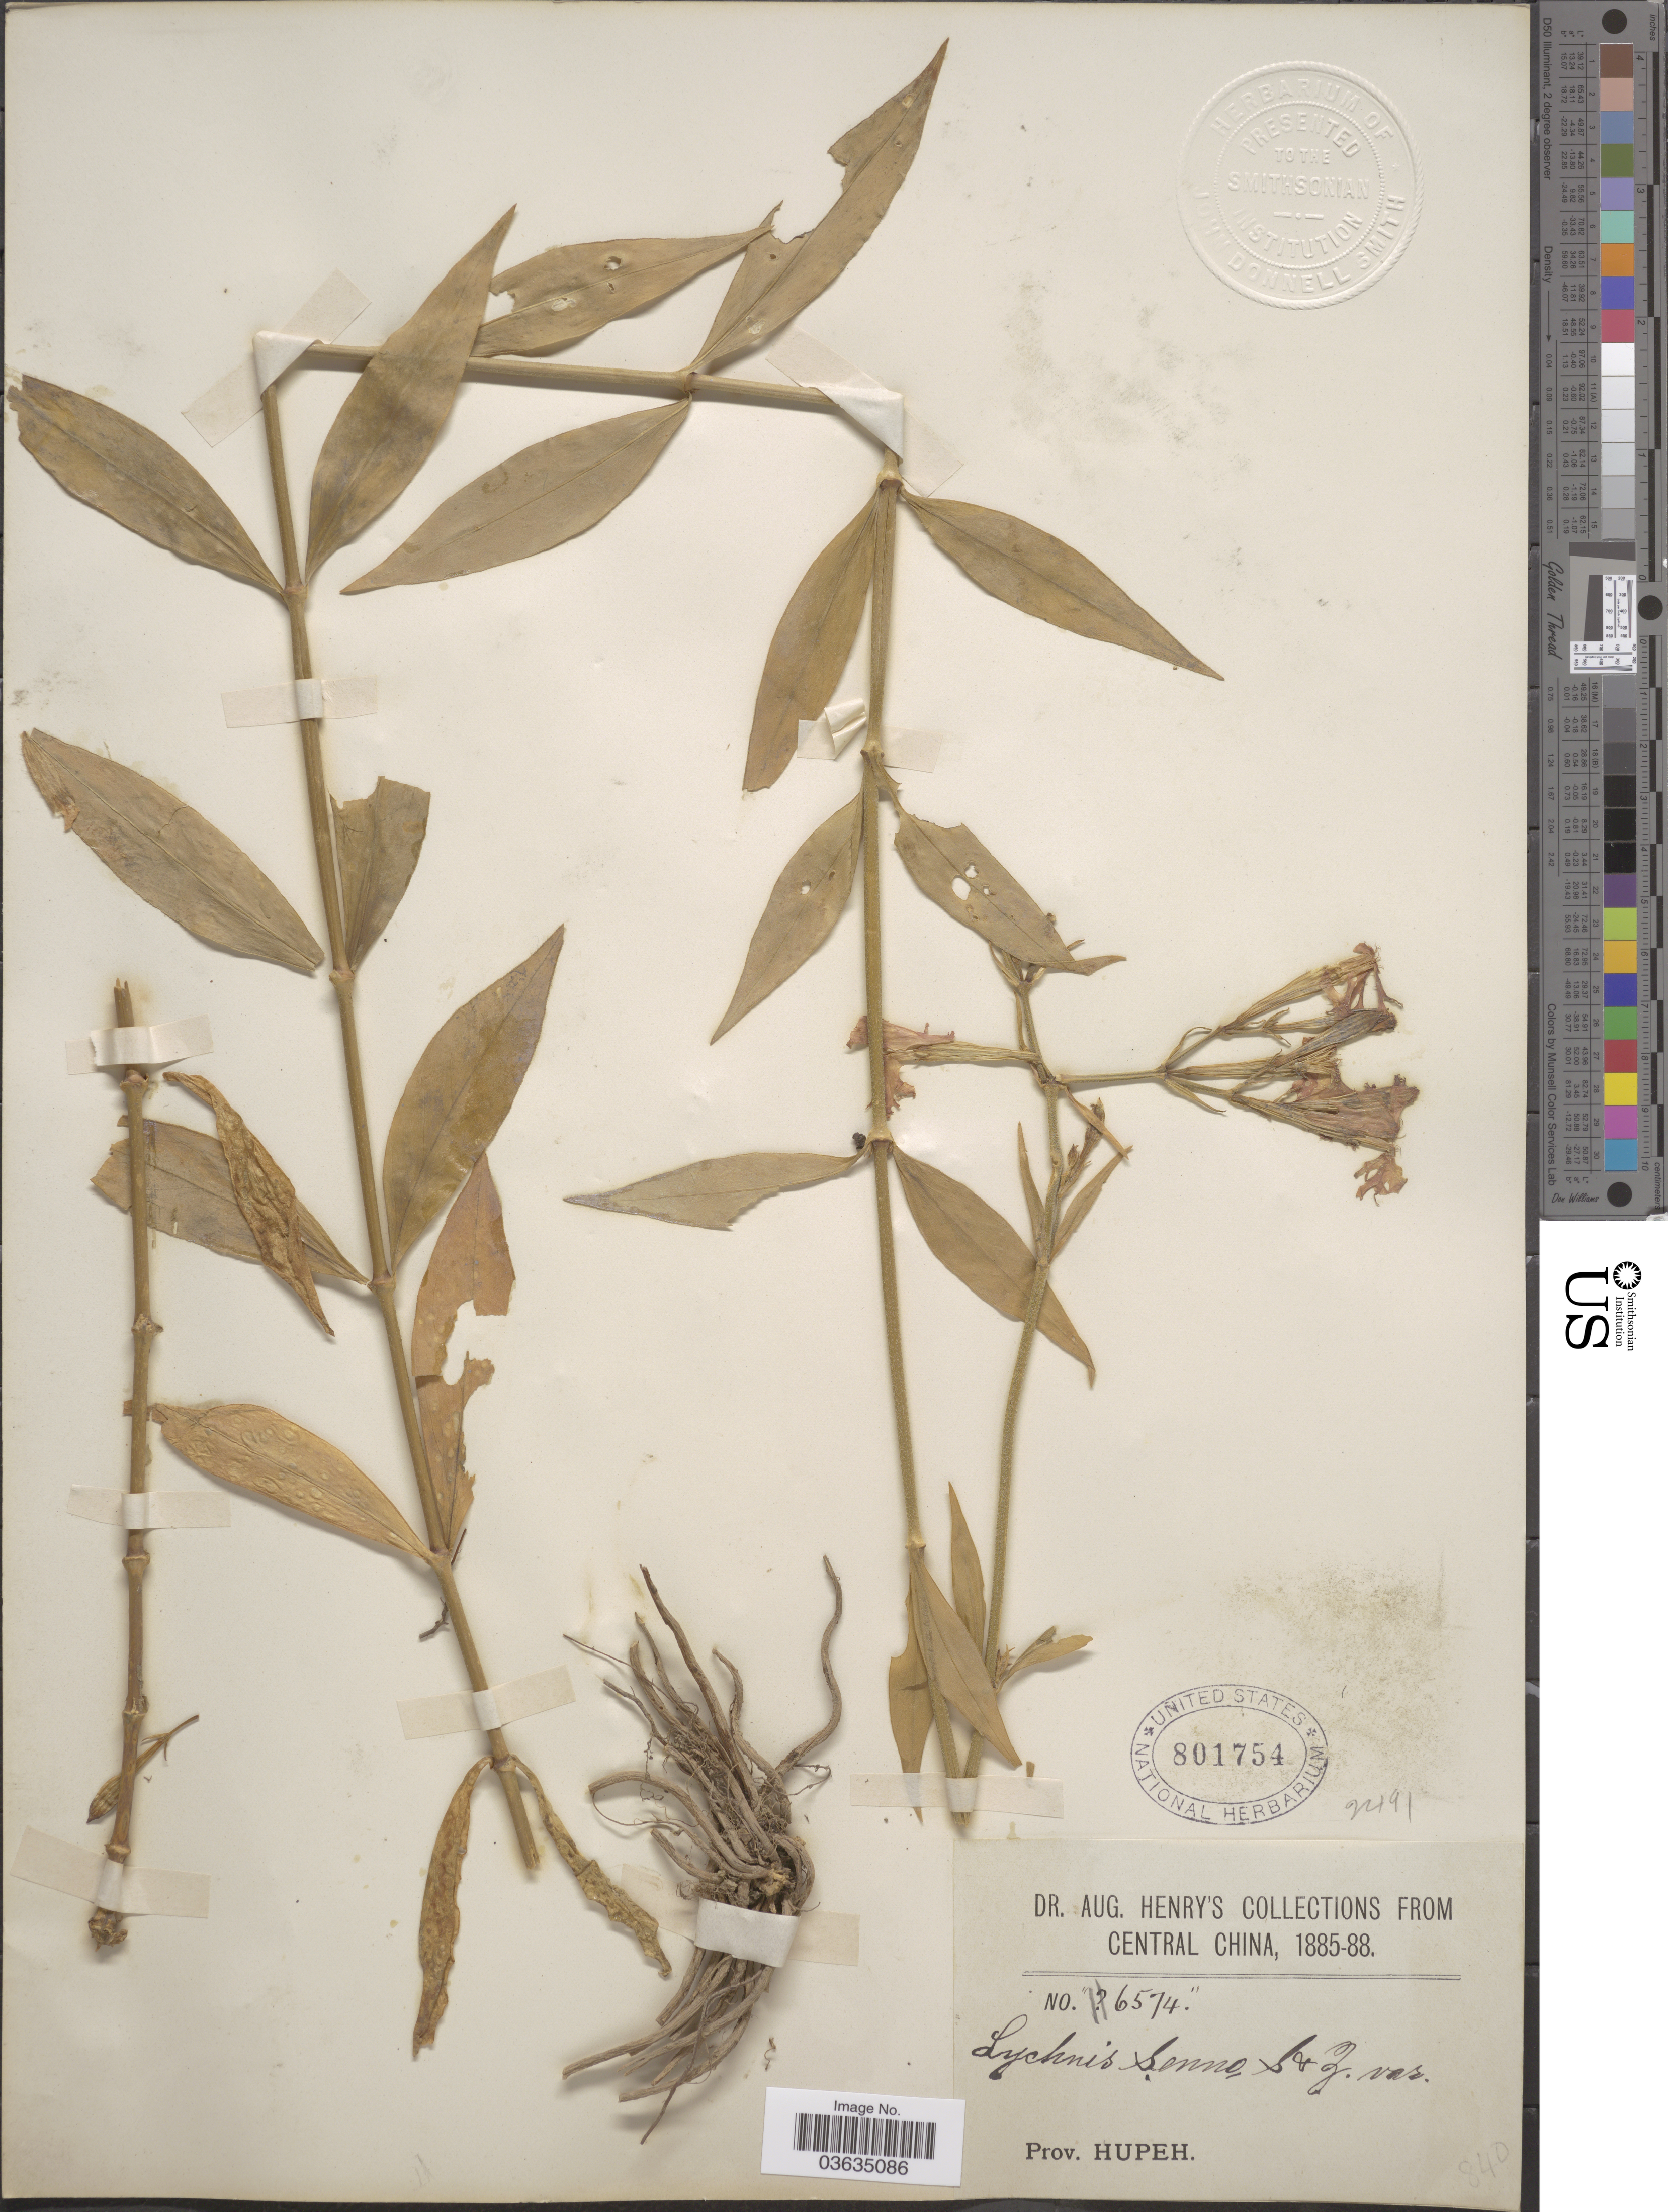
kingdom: Plantae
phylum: Tracheophyta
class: Magnoliopsida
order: Caryophyllales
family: Caryophyllaceae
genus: Silene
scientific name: Silene banksia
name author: (Meerb.) Mabb.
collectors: A. Henry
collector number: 6574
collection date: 1885/1888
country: China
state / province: Hubei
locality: Central China. Prov. Hupeh.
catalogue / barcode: US 801754